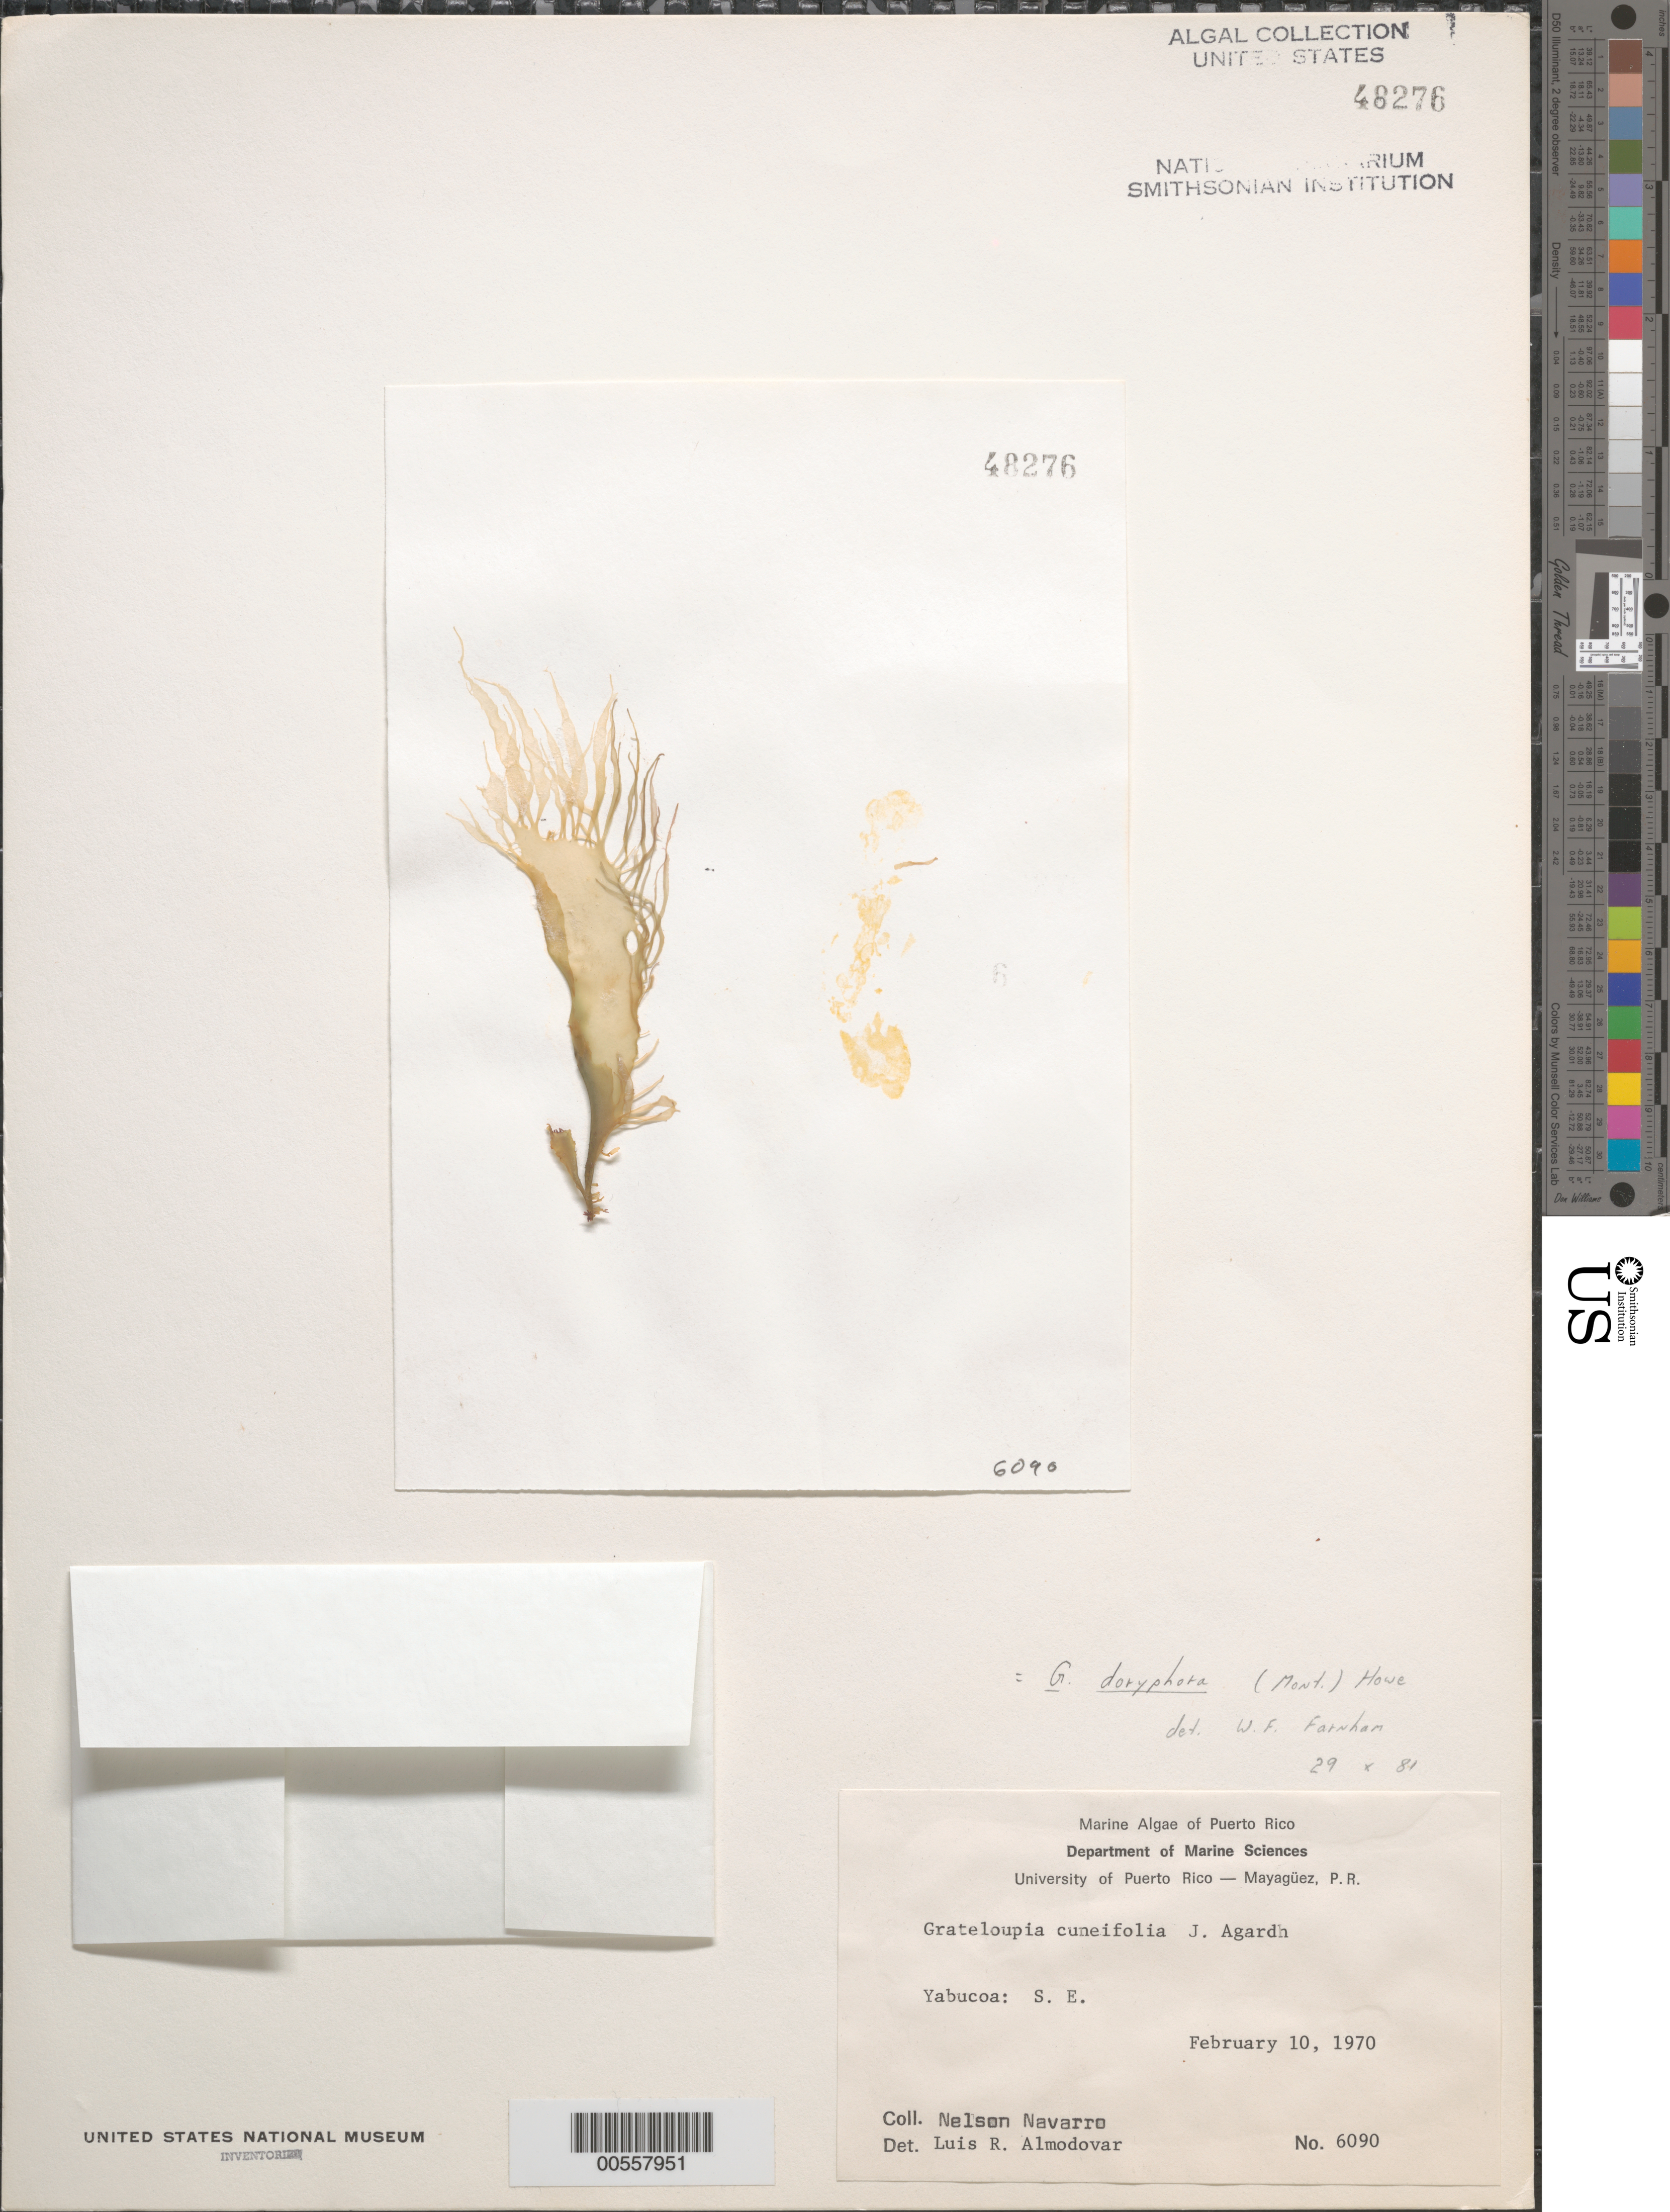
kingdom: Plantae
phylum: Rhodophyta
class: Florideophyceae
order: Halymeniales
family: Halymeniaceae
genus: Grateloupia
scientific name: Grateloupia doryphora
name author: (Mont.) Howe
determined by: Farnham, W. F.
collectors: N. Navarro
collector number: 6090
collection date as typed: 10 Feb 1970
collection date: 1970-02-10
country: Puerto Rico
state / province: Yabucoa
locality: Southeast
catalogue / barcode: US 48276